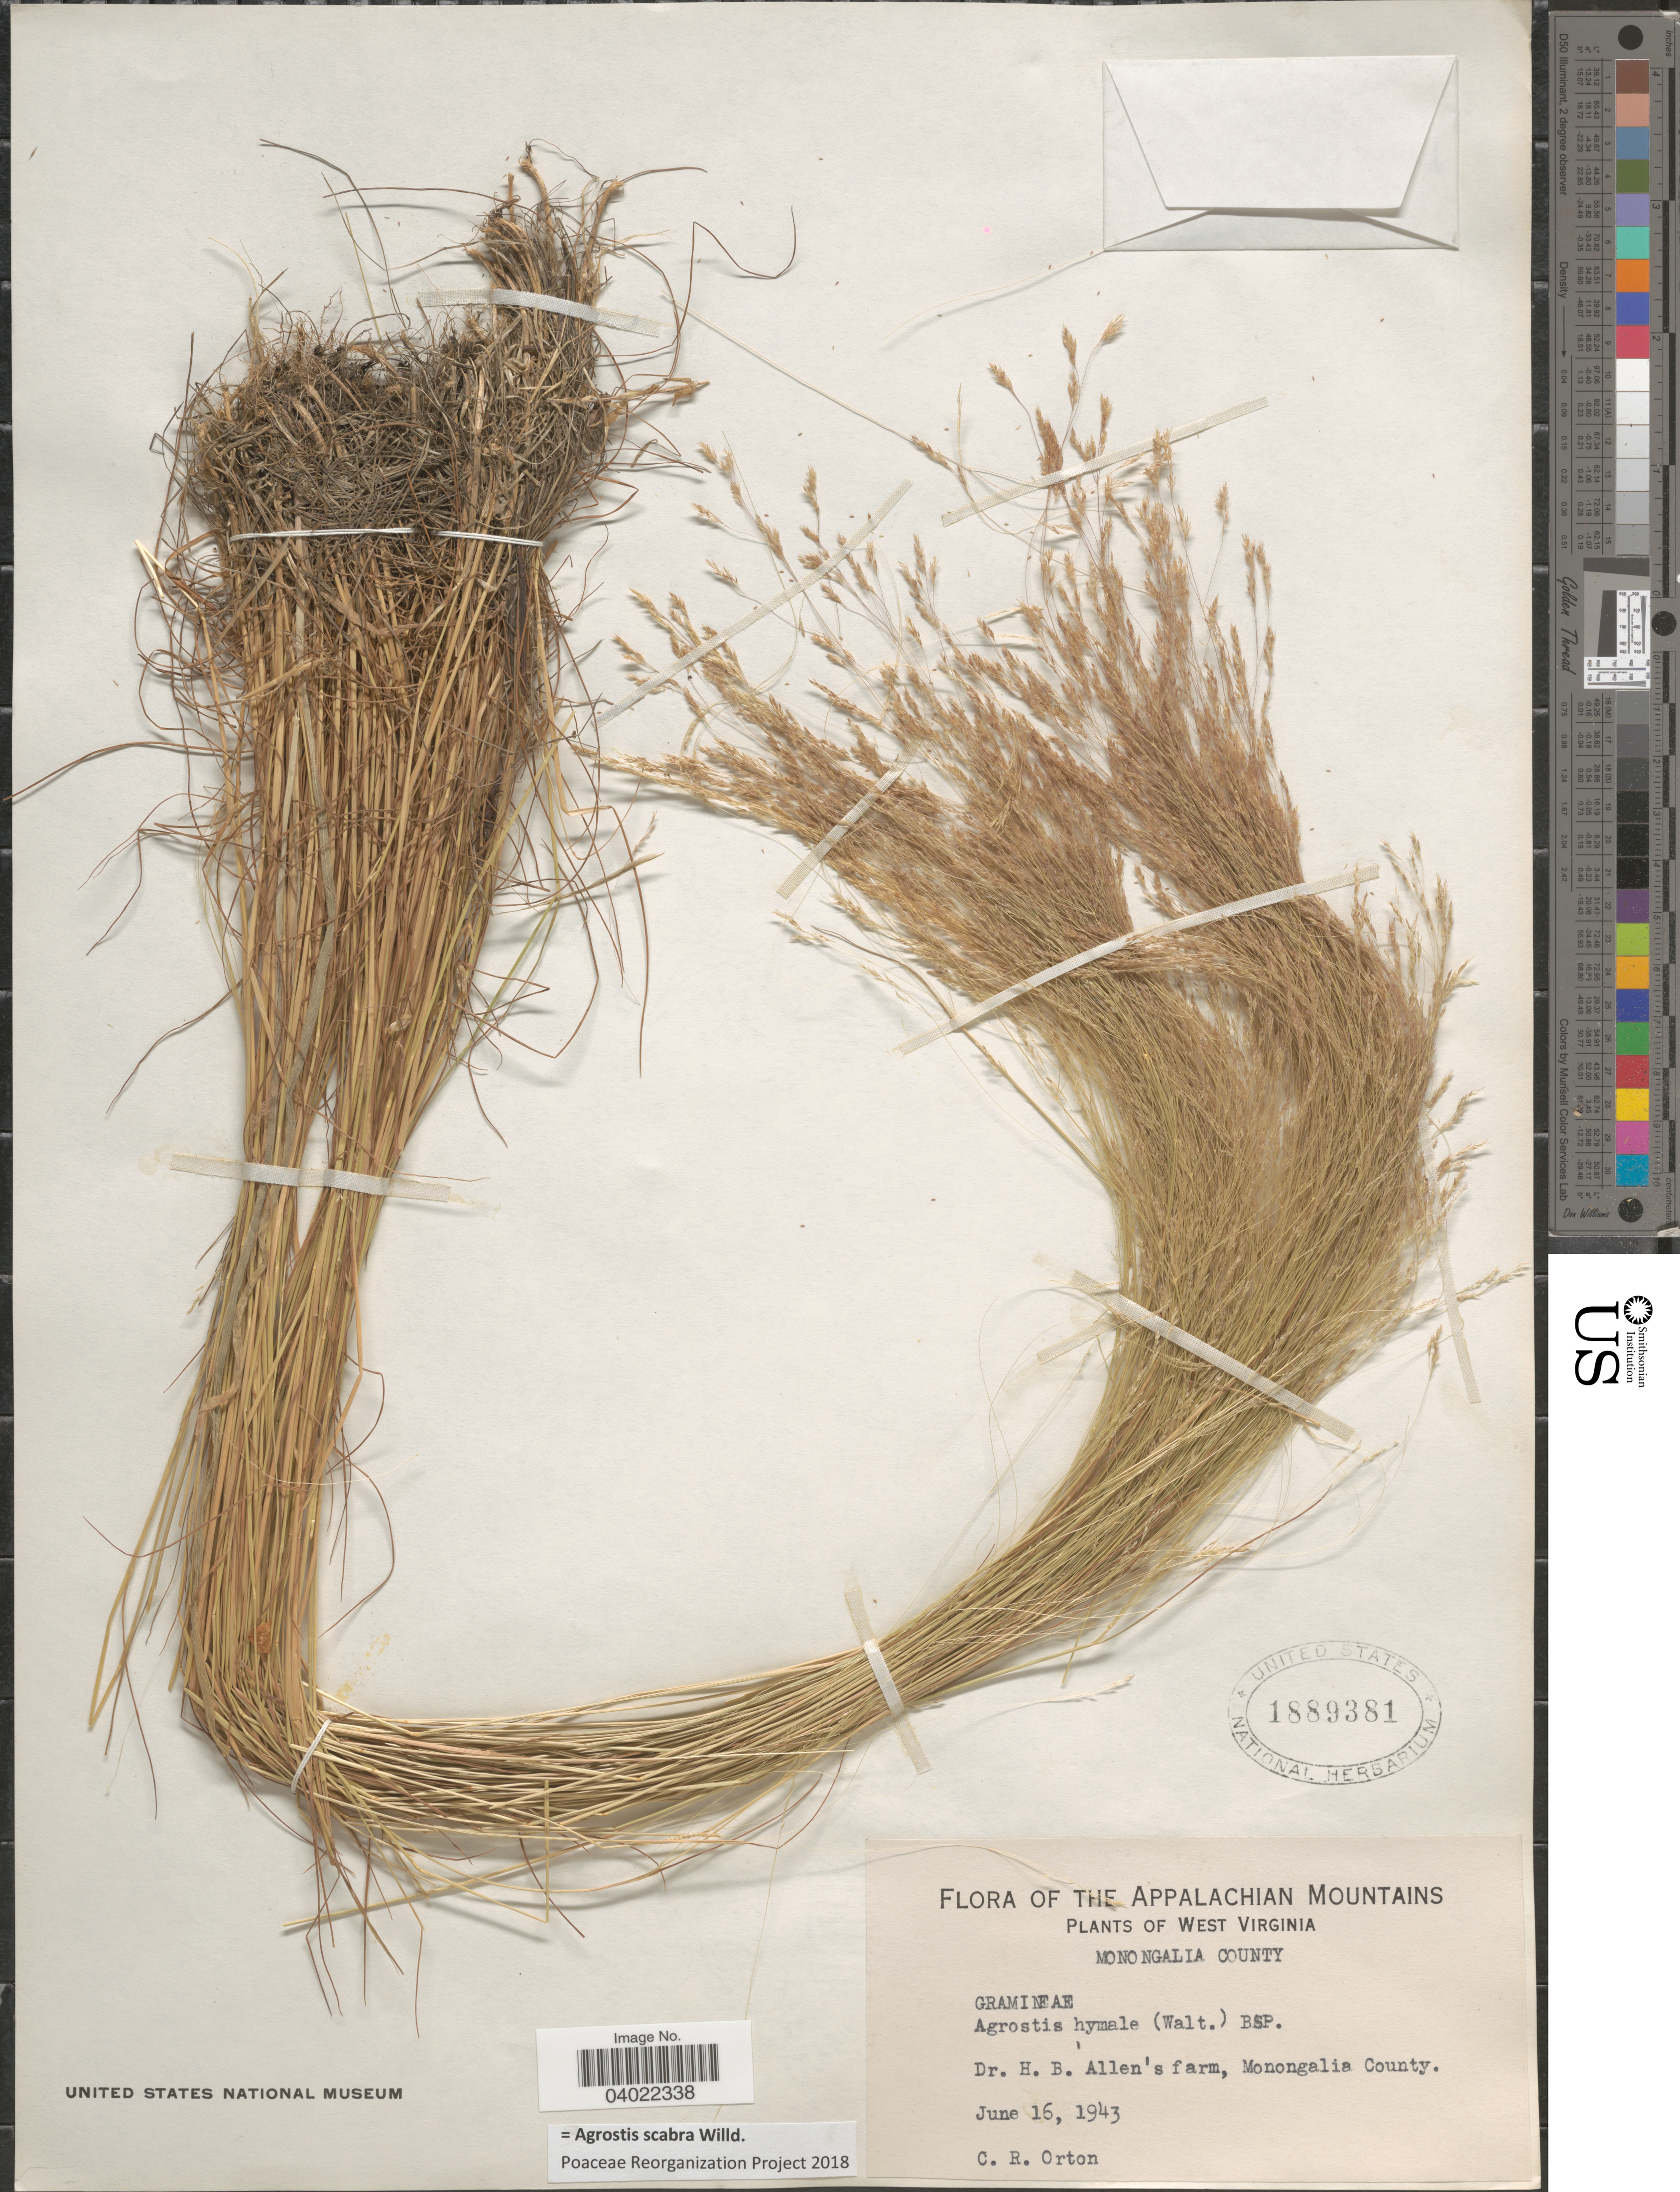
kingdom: Plantae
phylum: Tracheophyta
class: Liliopsida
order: Poales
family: Poaceae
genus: Agrostis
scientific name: Agrostis scabra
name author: Willd.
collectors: C. Orton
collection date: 1943-06-16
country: United States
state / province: West Virginia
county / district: Monongalia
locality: The Appalachian Mountains. Monongalia County. Dr. H. B. Allen's farm.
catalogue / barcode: US 1889381